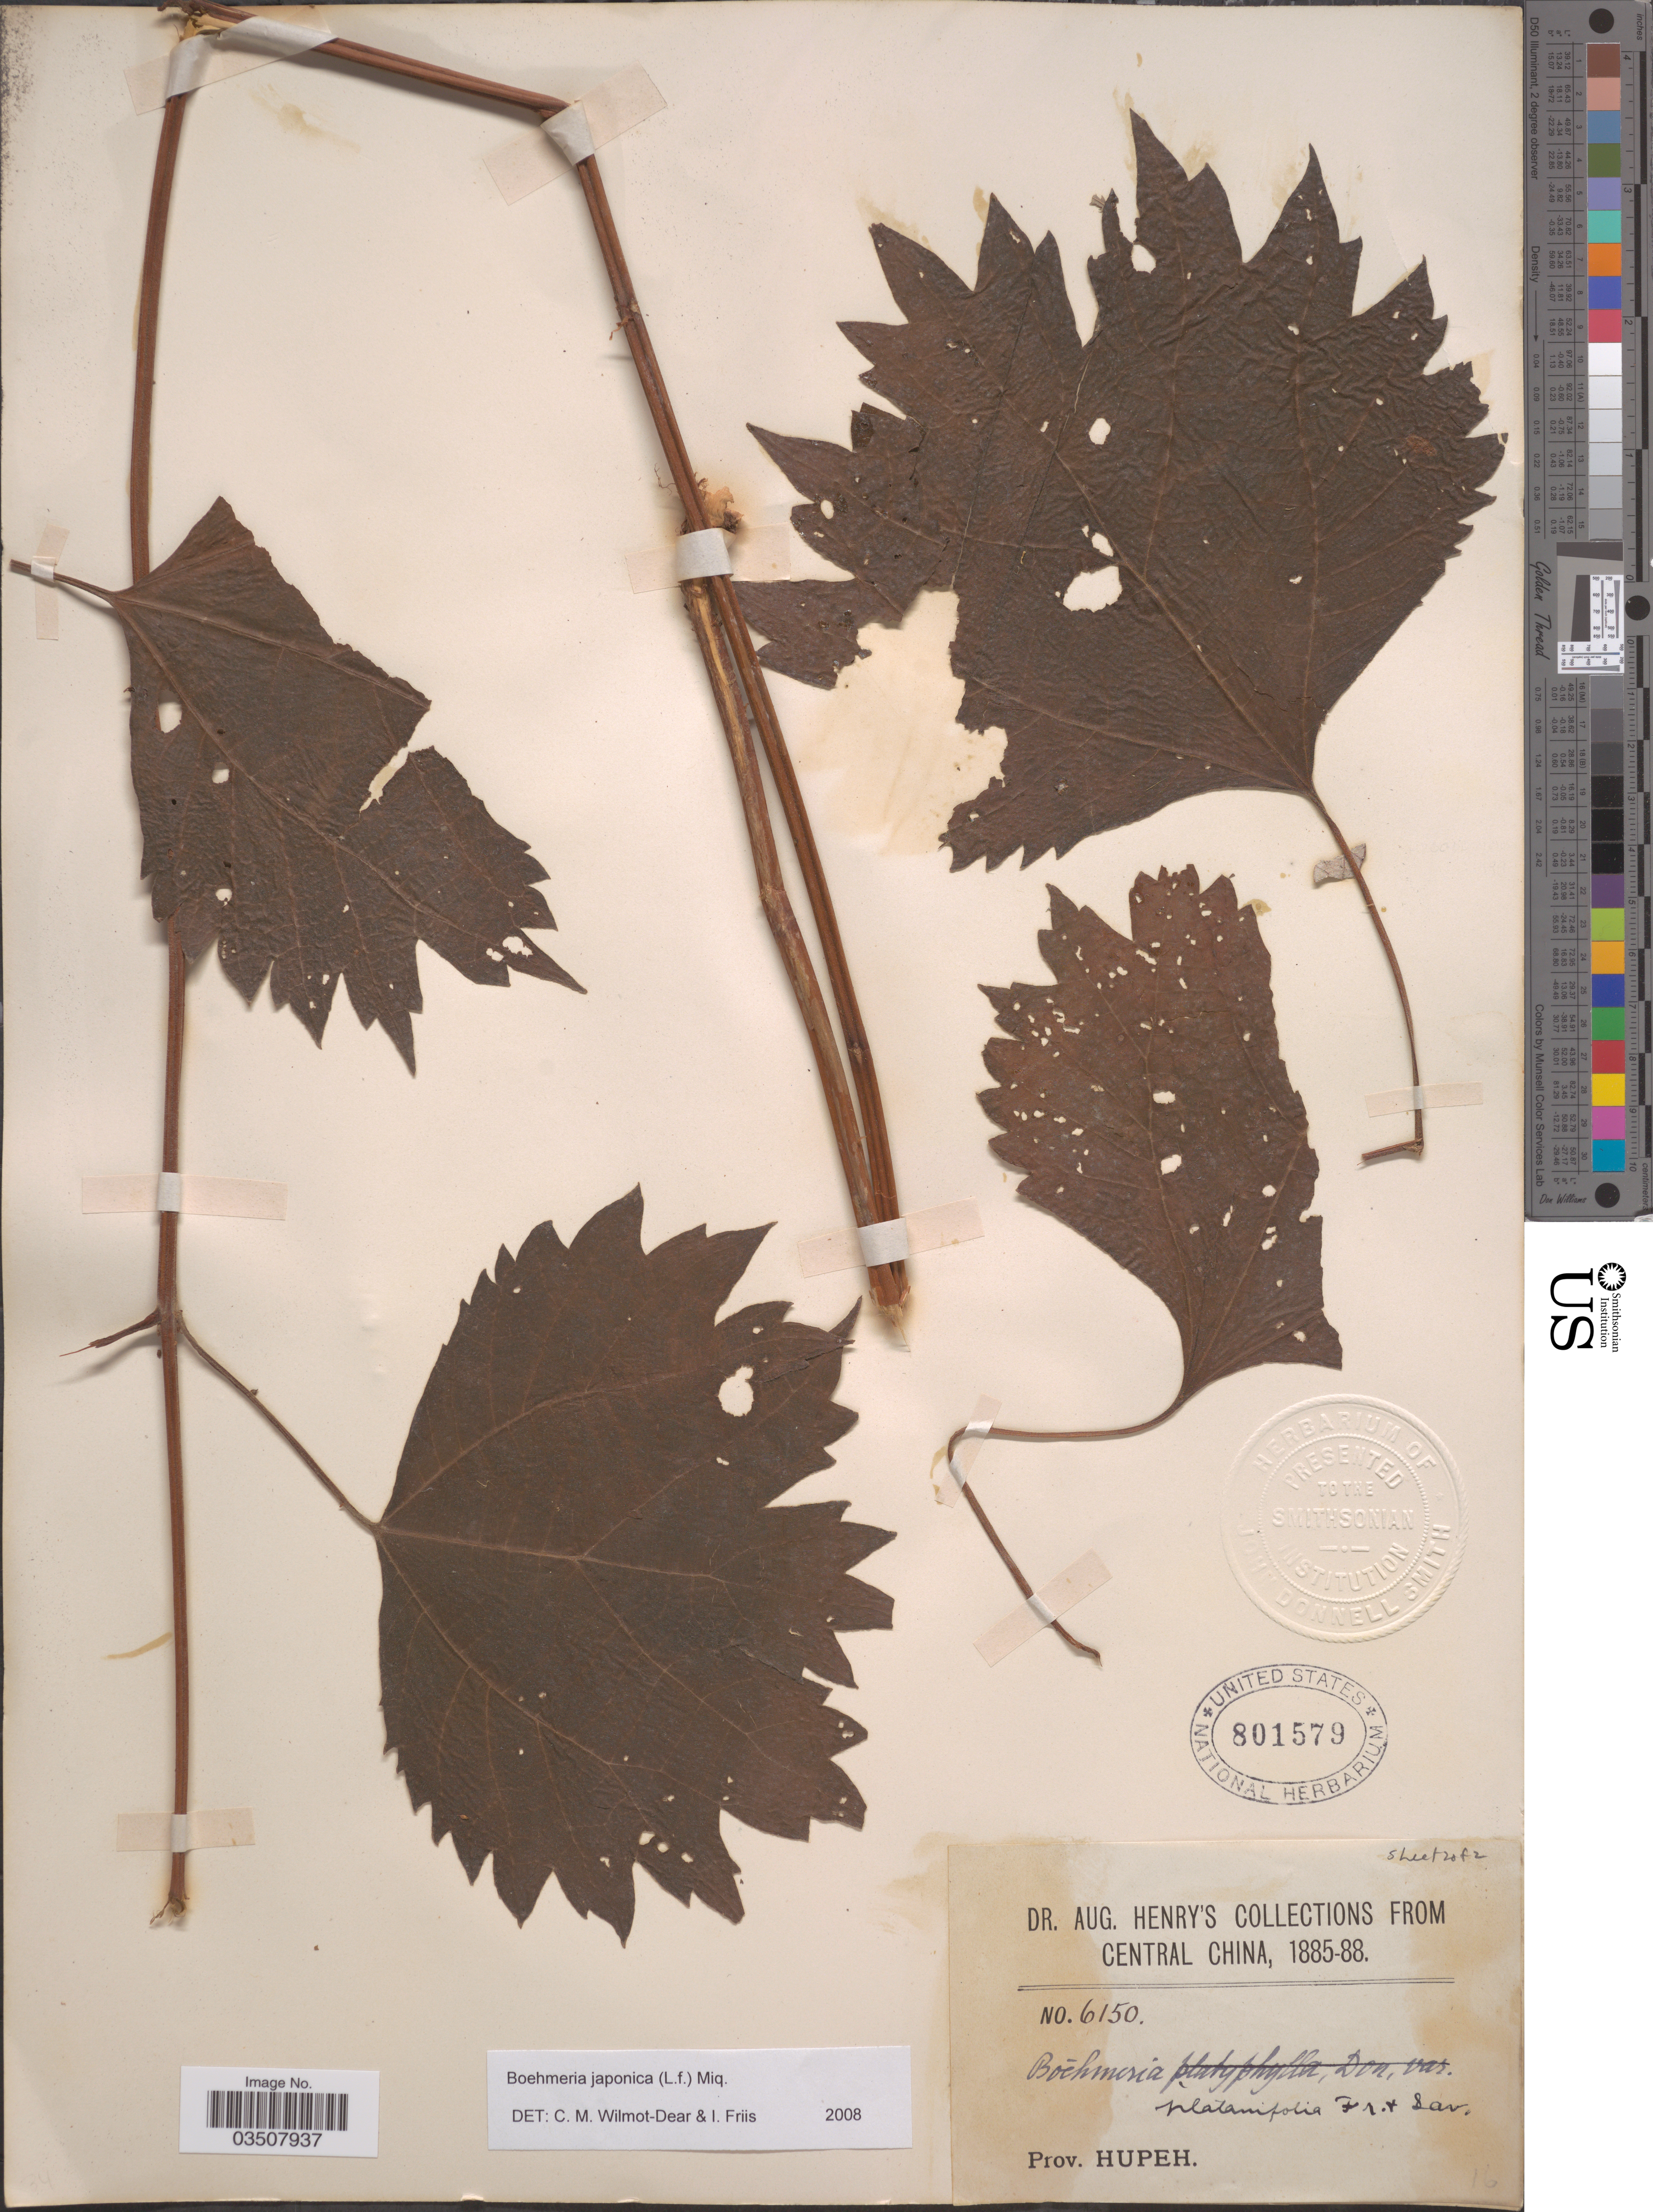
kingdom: Plantae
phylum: Tracheophyta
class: Magnoliopsida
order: Rosales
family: Urticaceae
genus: Boehmeria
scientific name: Boehmeria japonica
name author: (L. f.) Miq.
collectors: A. Henry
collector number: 6150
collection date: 1885/1888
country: China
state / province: Hubei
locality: Central China. Prov. Hupeh.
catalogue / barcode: US 801579